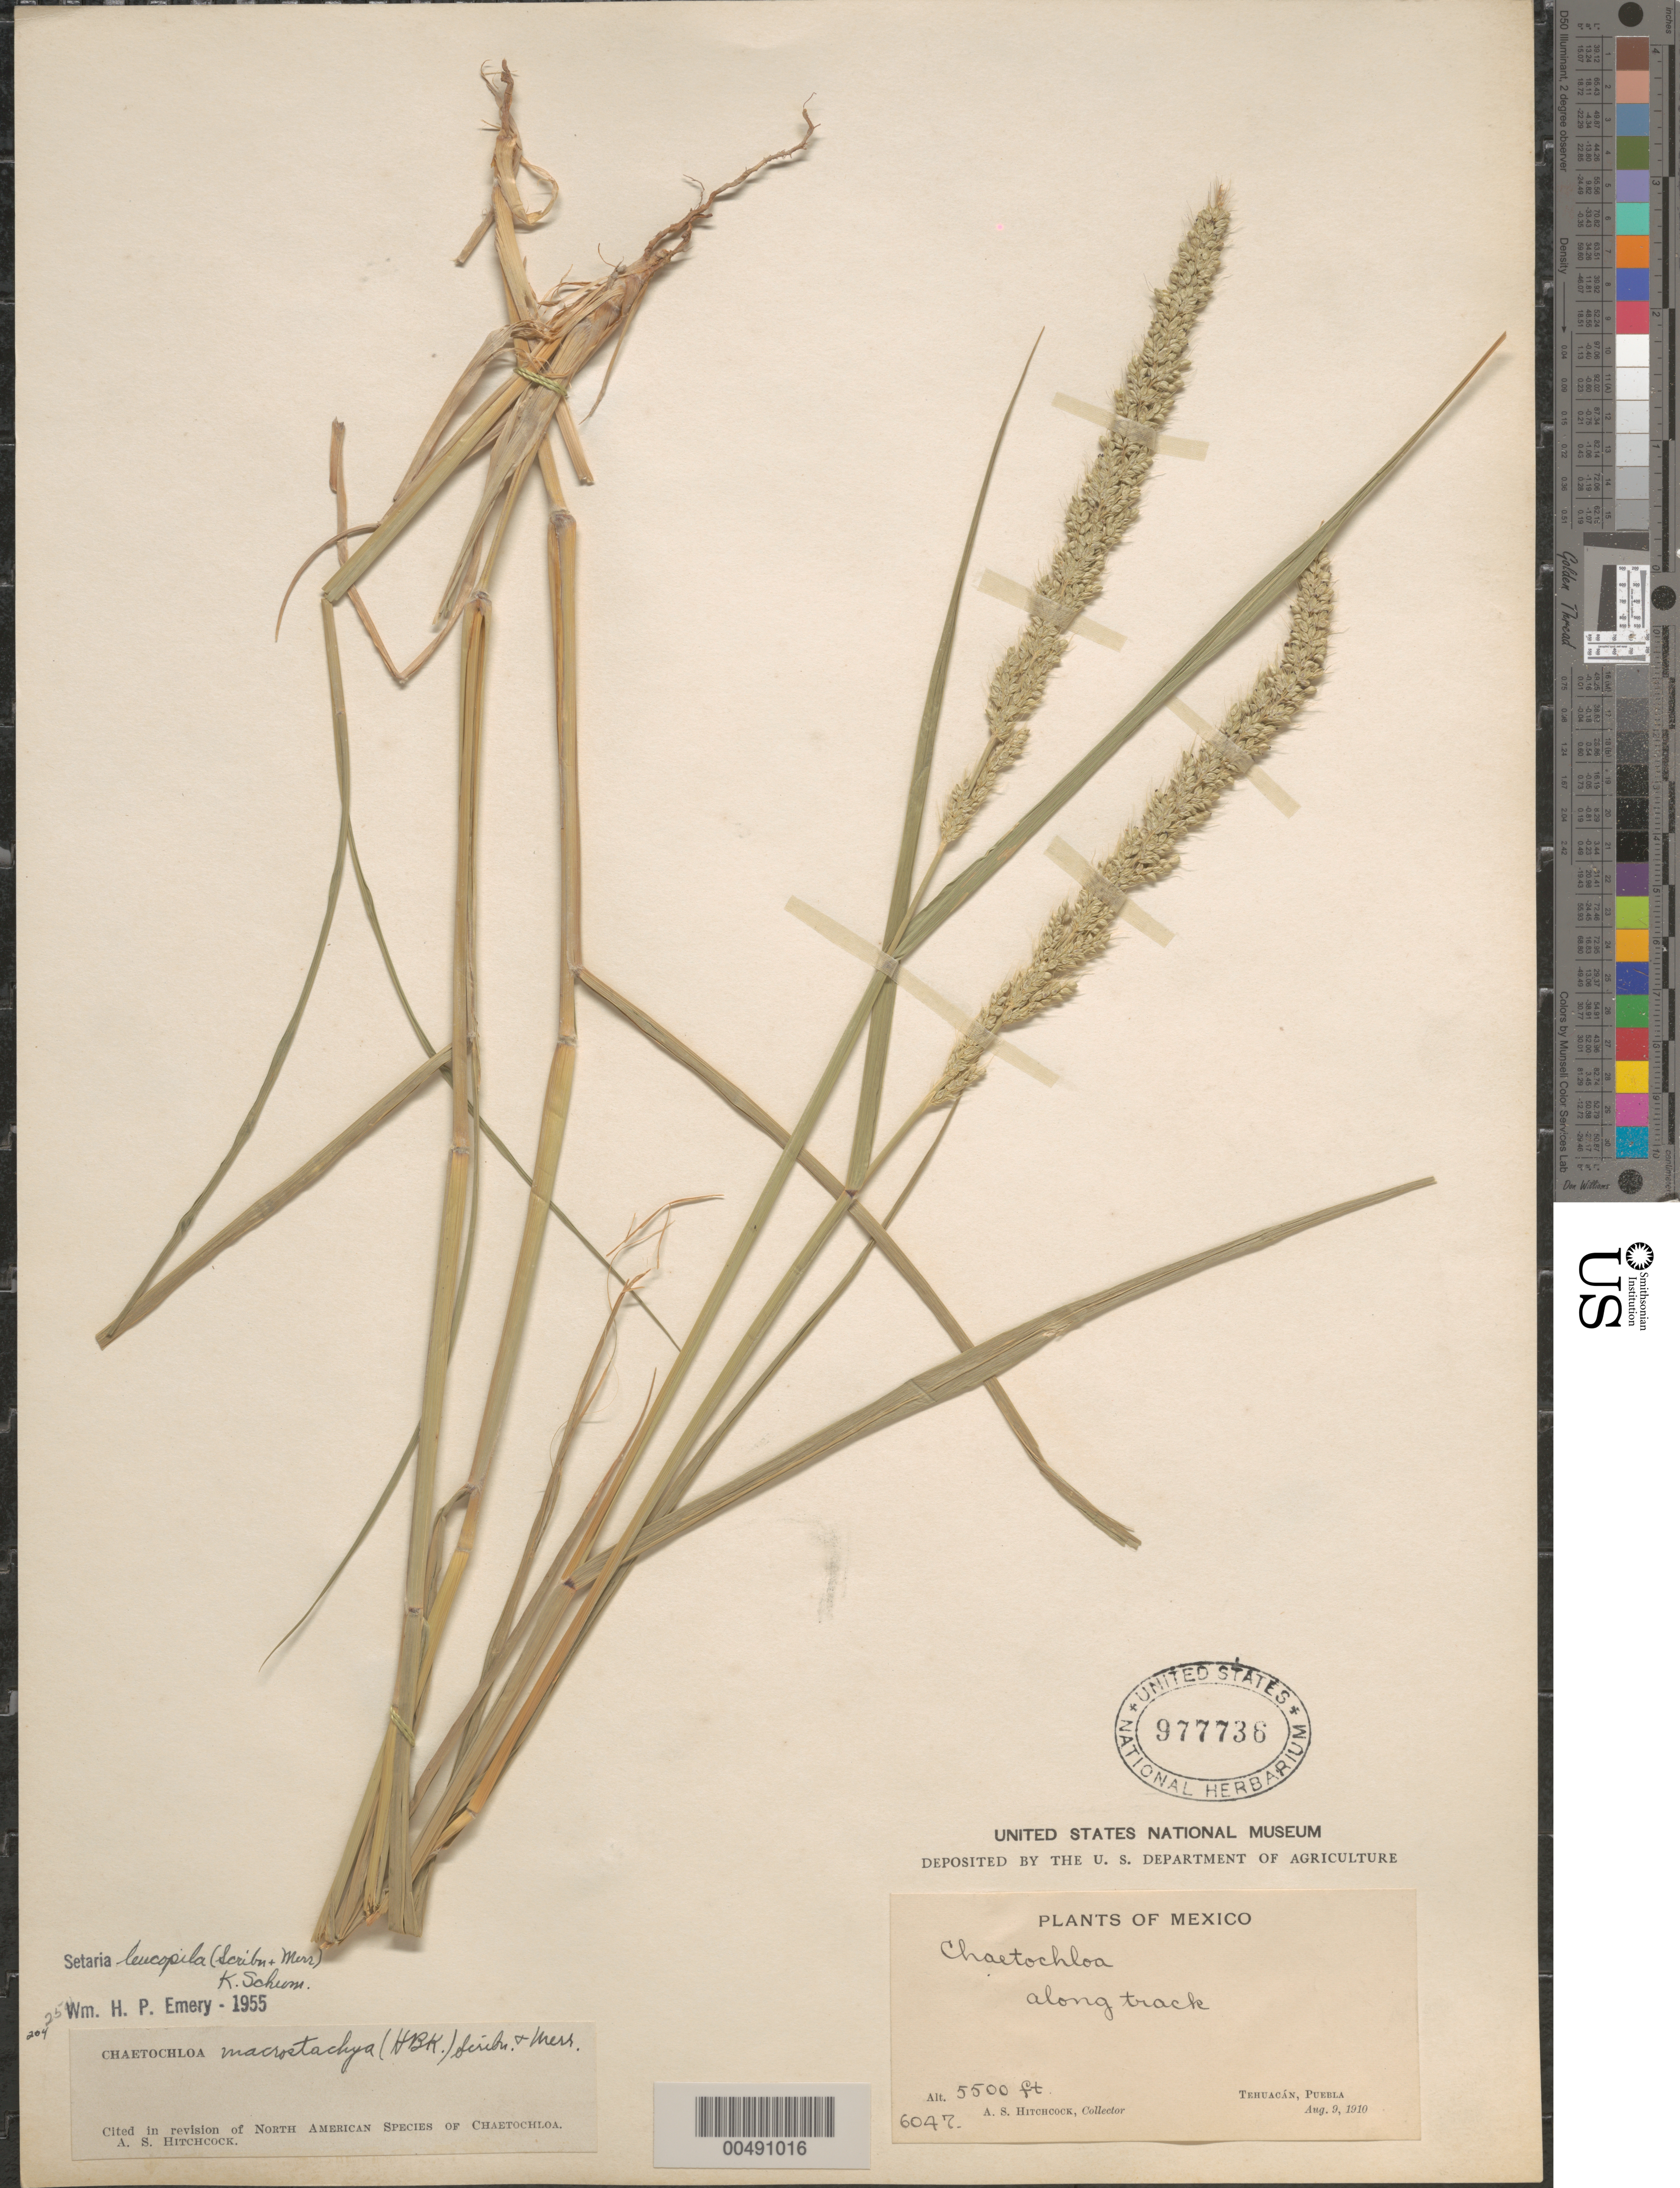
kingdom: Plantae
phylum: Tracheophyta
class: Liliopsida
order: Poales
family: Poaceae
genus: Setaria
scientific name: Setaria leucopila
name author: (Scribn. & Merr.) K. Schum.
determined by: Emery, W. H. P.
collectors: A. S. Hitchcock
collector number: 6047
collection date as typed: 9 Aug 1910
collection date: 1910-08-09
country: Mexico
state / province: Puebla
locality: Tehuacán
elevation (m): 1676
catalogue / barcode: US 977736